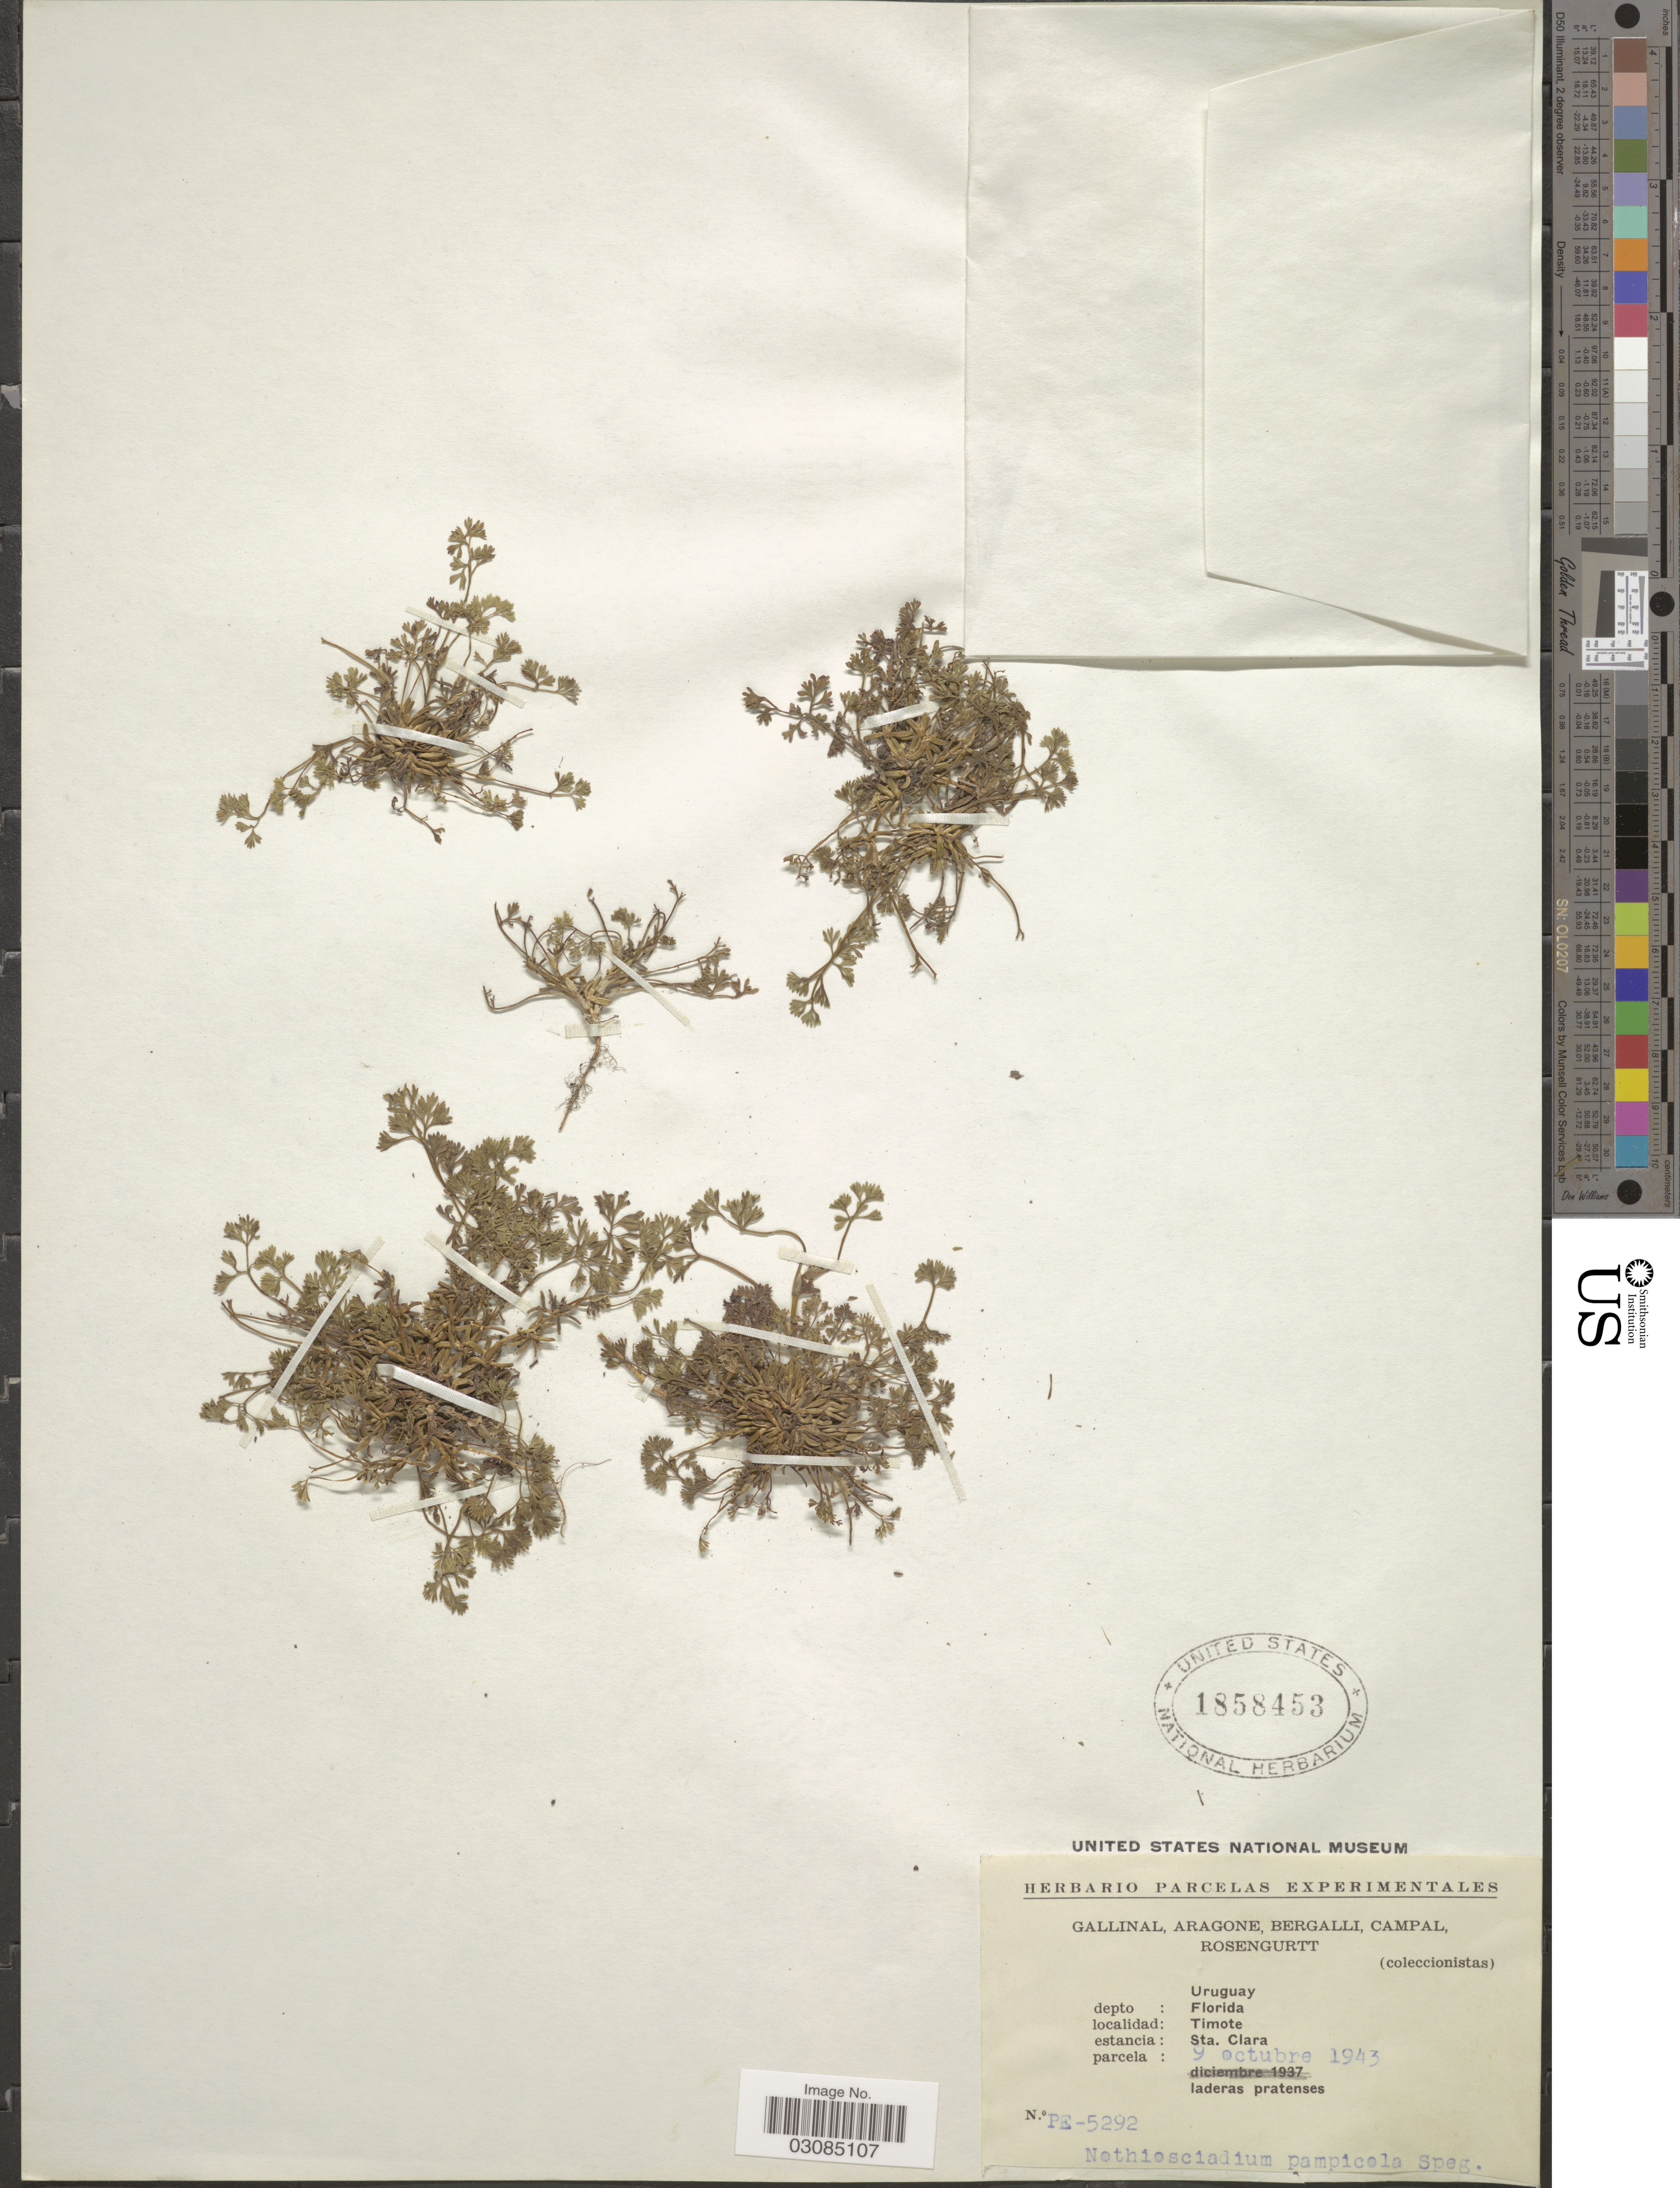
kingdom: Plantae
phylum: Tracheophyta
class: Magnoliopsida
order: Apiales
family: Apiaceae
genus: Notiosciadium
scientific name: Notiosciadium pampicola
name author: Speg.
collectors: -. Gallinal, -- Aragone, -- Bergalli, -- Campal & Rosengurtt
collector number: PE-5292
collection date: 1943-10-09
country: Uruguay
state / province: Florida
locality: Depto: Florida. Timote. Estancia: Sta. Clara.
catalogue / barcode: US 1858453